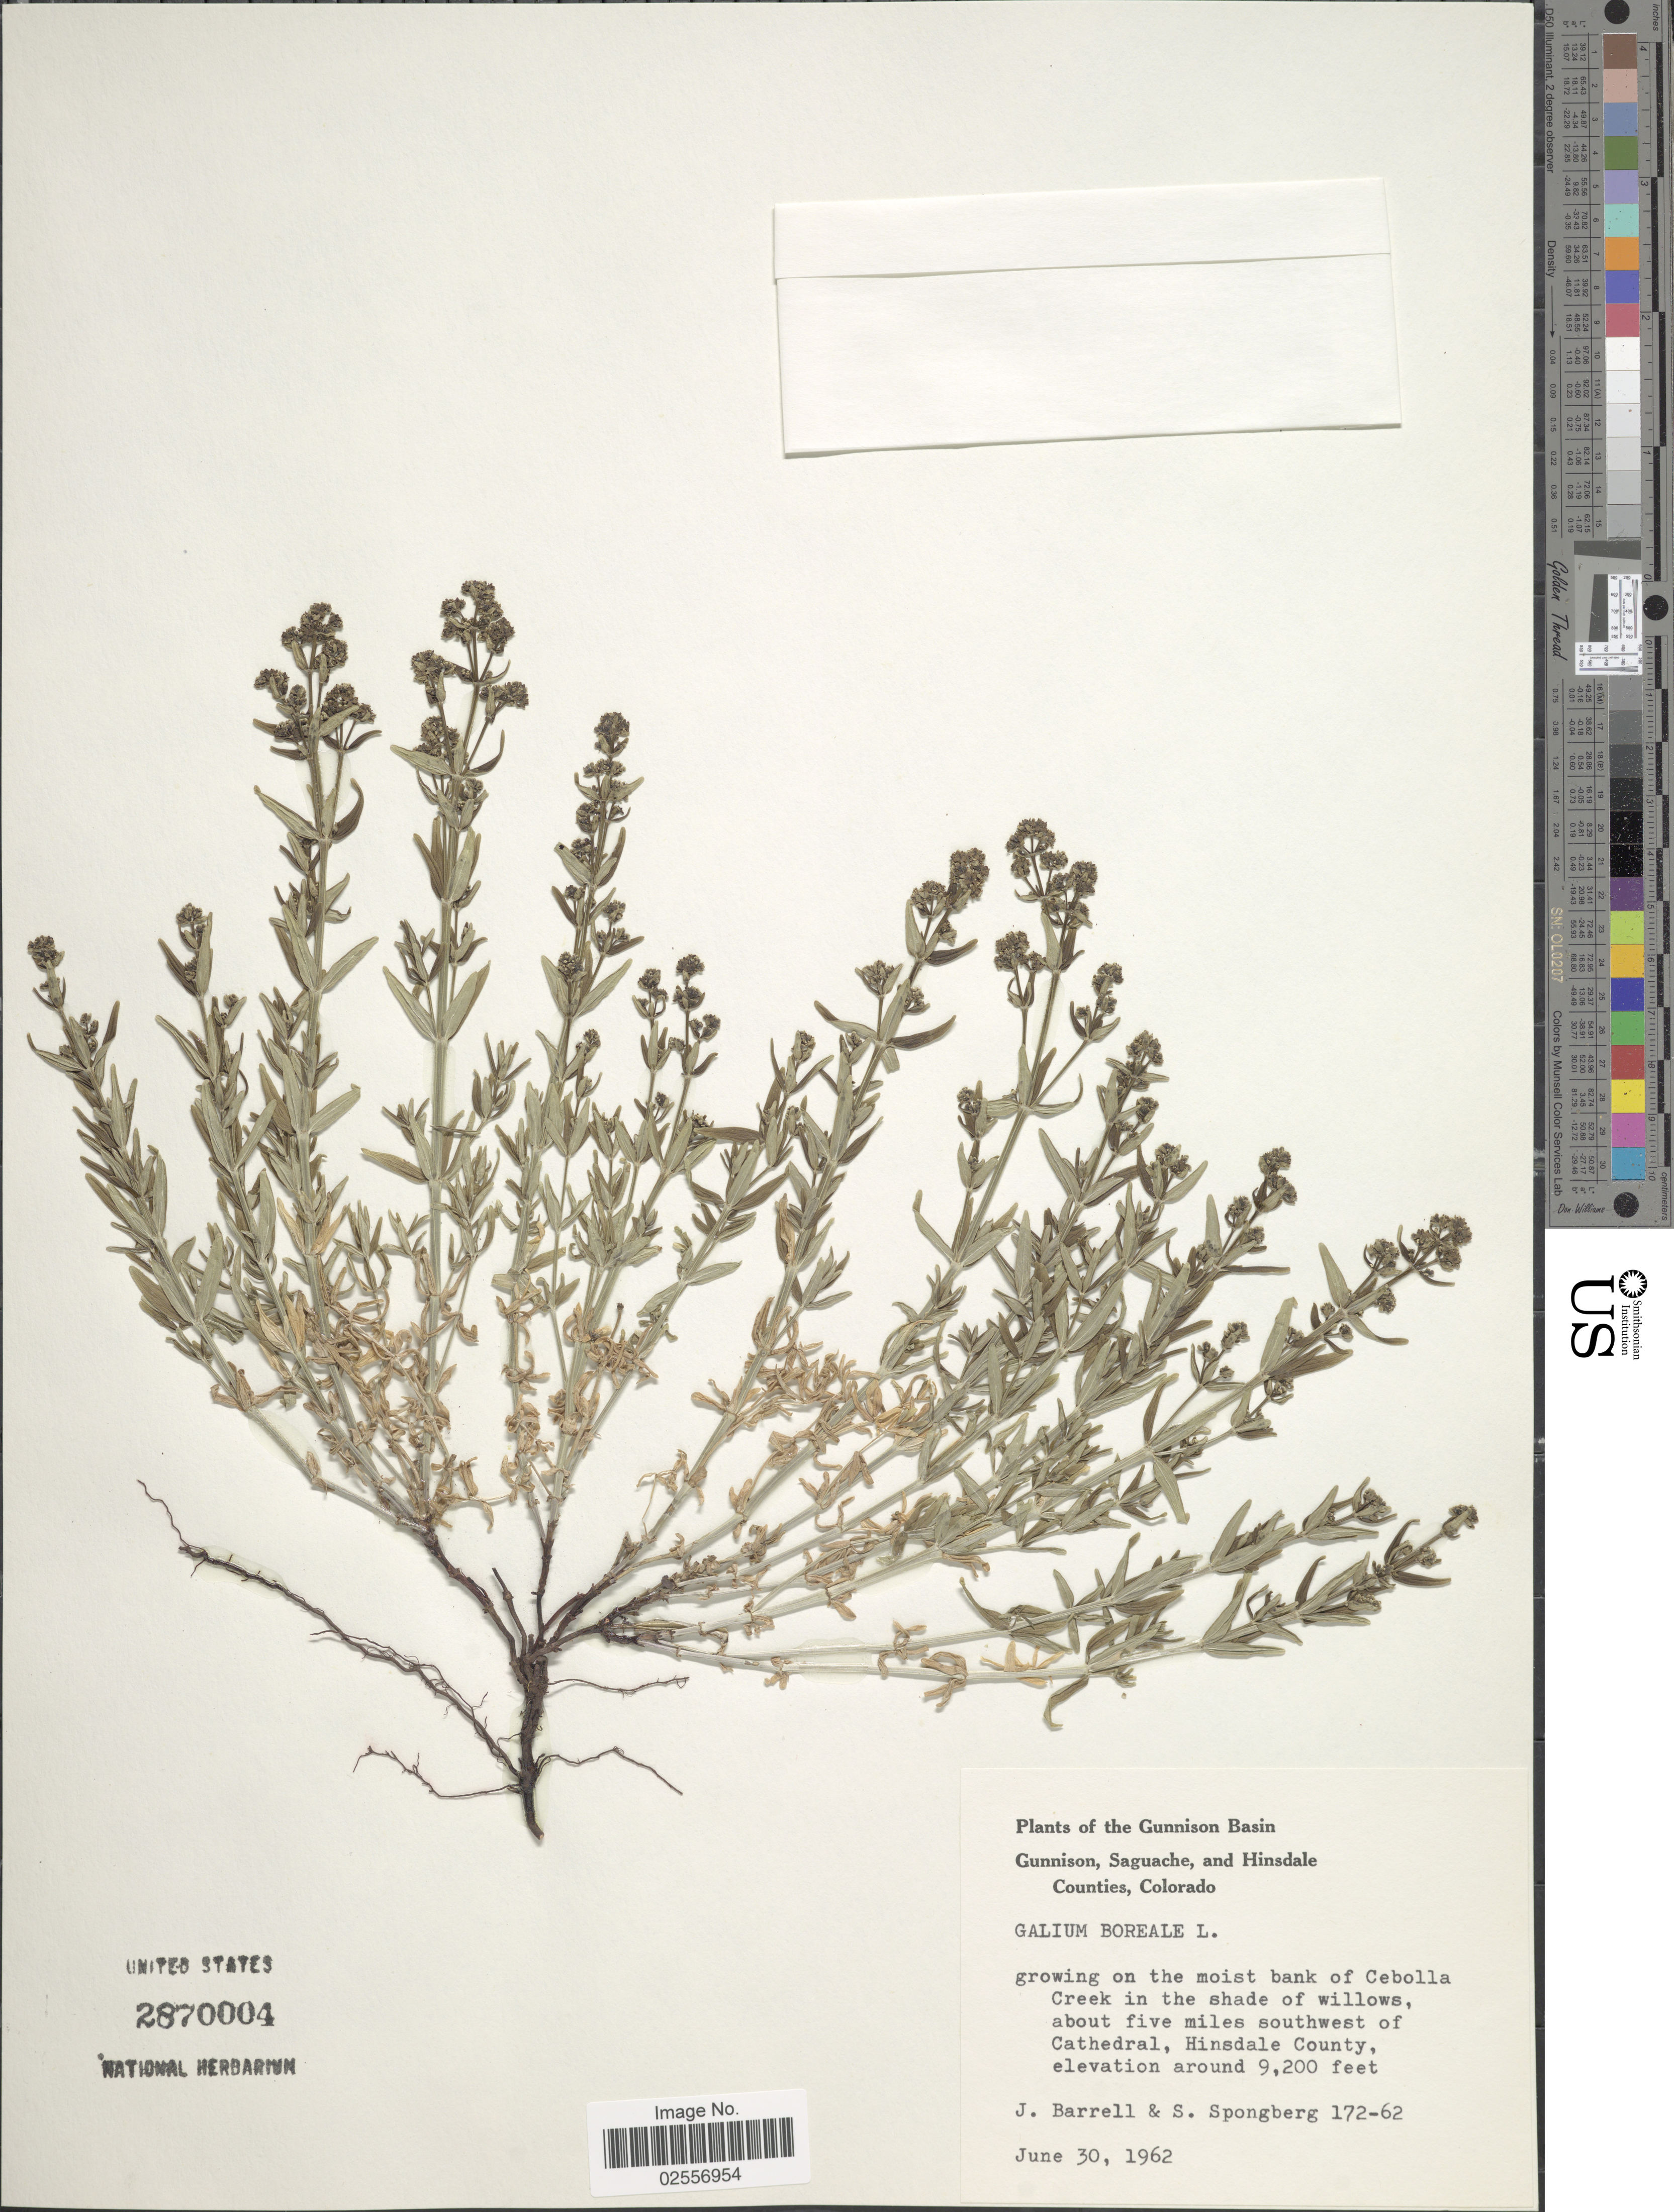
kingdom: Plantae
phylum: Tracheophyta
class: Magnoliopsida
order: Gentianales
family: Rubiaceae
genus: Galium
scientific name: Galium boreale L.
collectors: J. Barrell & S. A.Spongberg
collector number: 172-62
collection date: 1962-06-30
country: United States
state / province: Colorado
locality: Gunnison Basin, Gunnison, Saguache, and Hinsdale Counties, Cebolla Creek in the shade of willows, about five miles southwest of Cathedral, Hinsdale County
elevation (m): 2804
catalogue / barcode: US 2870004